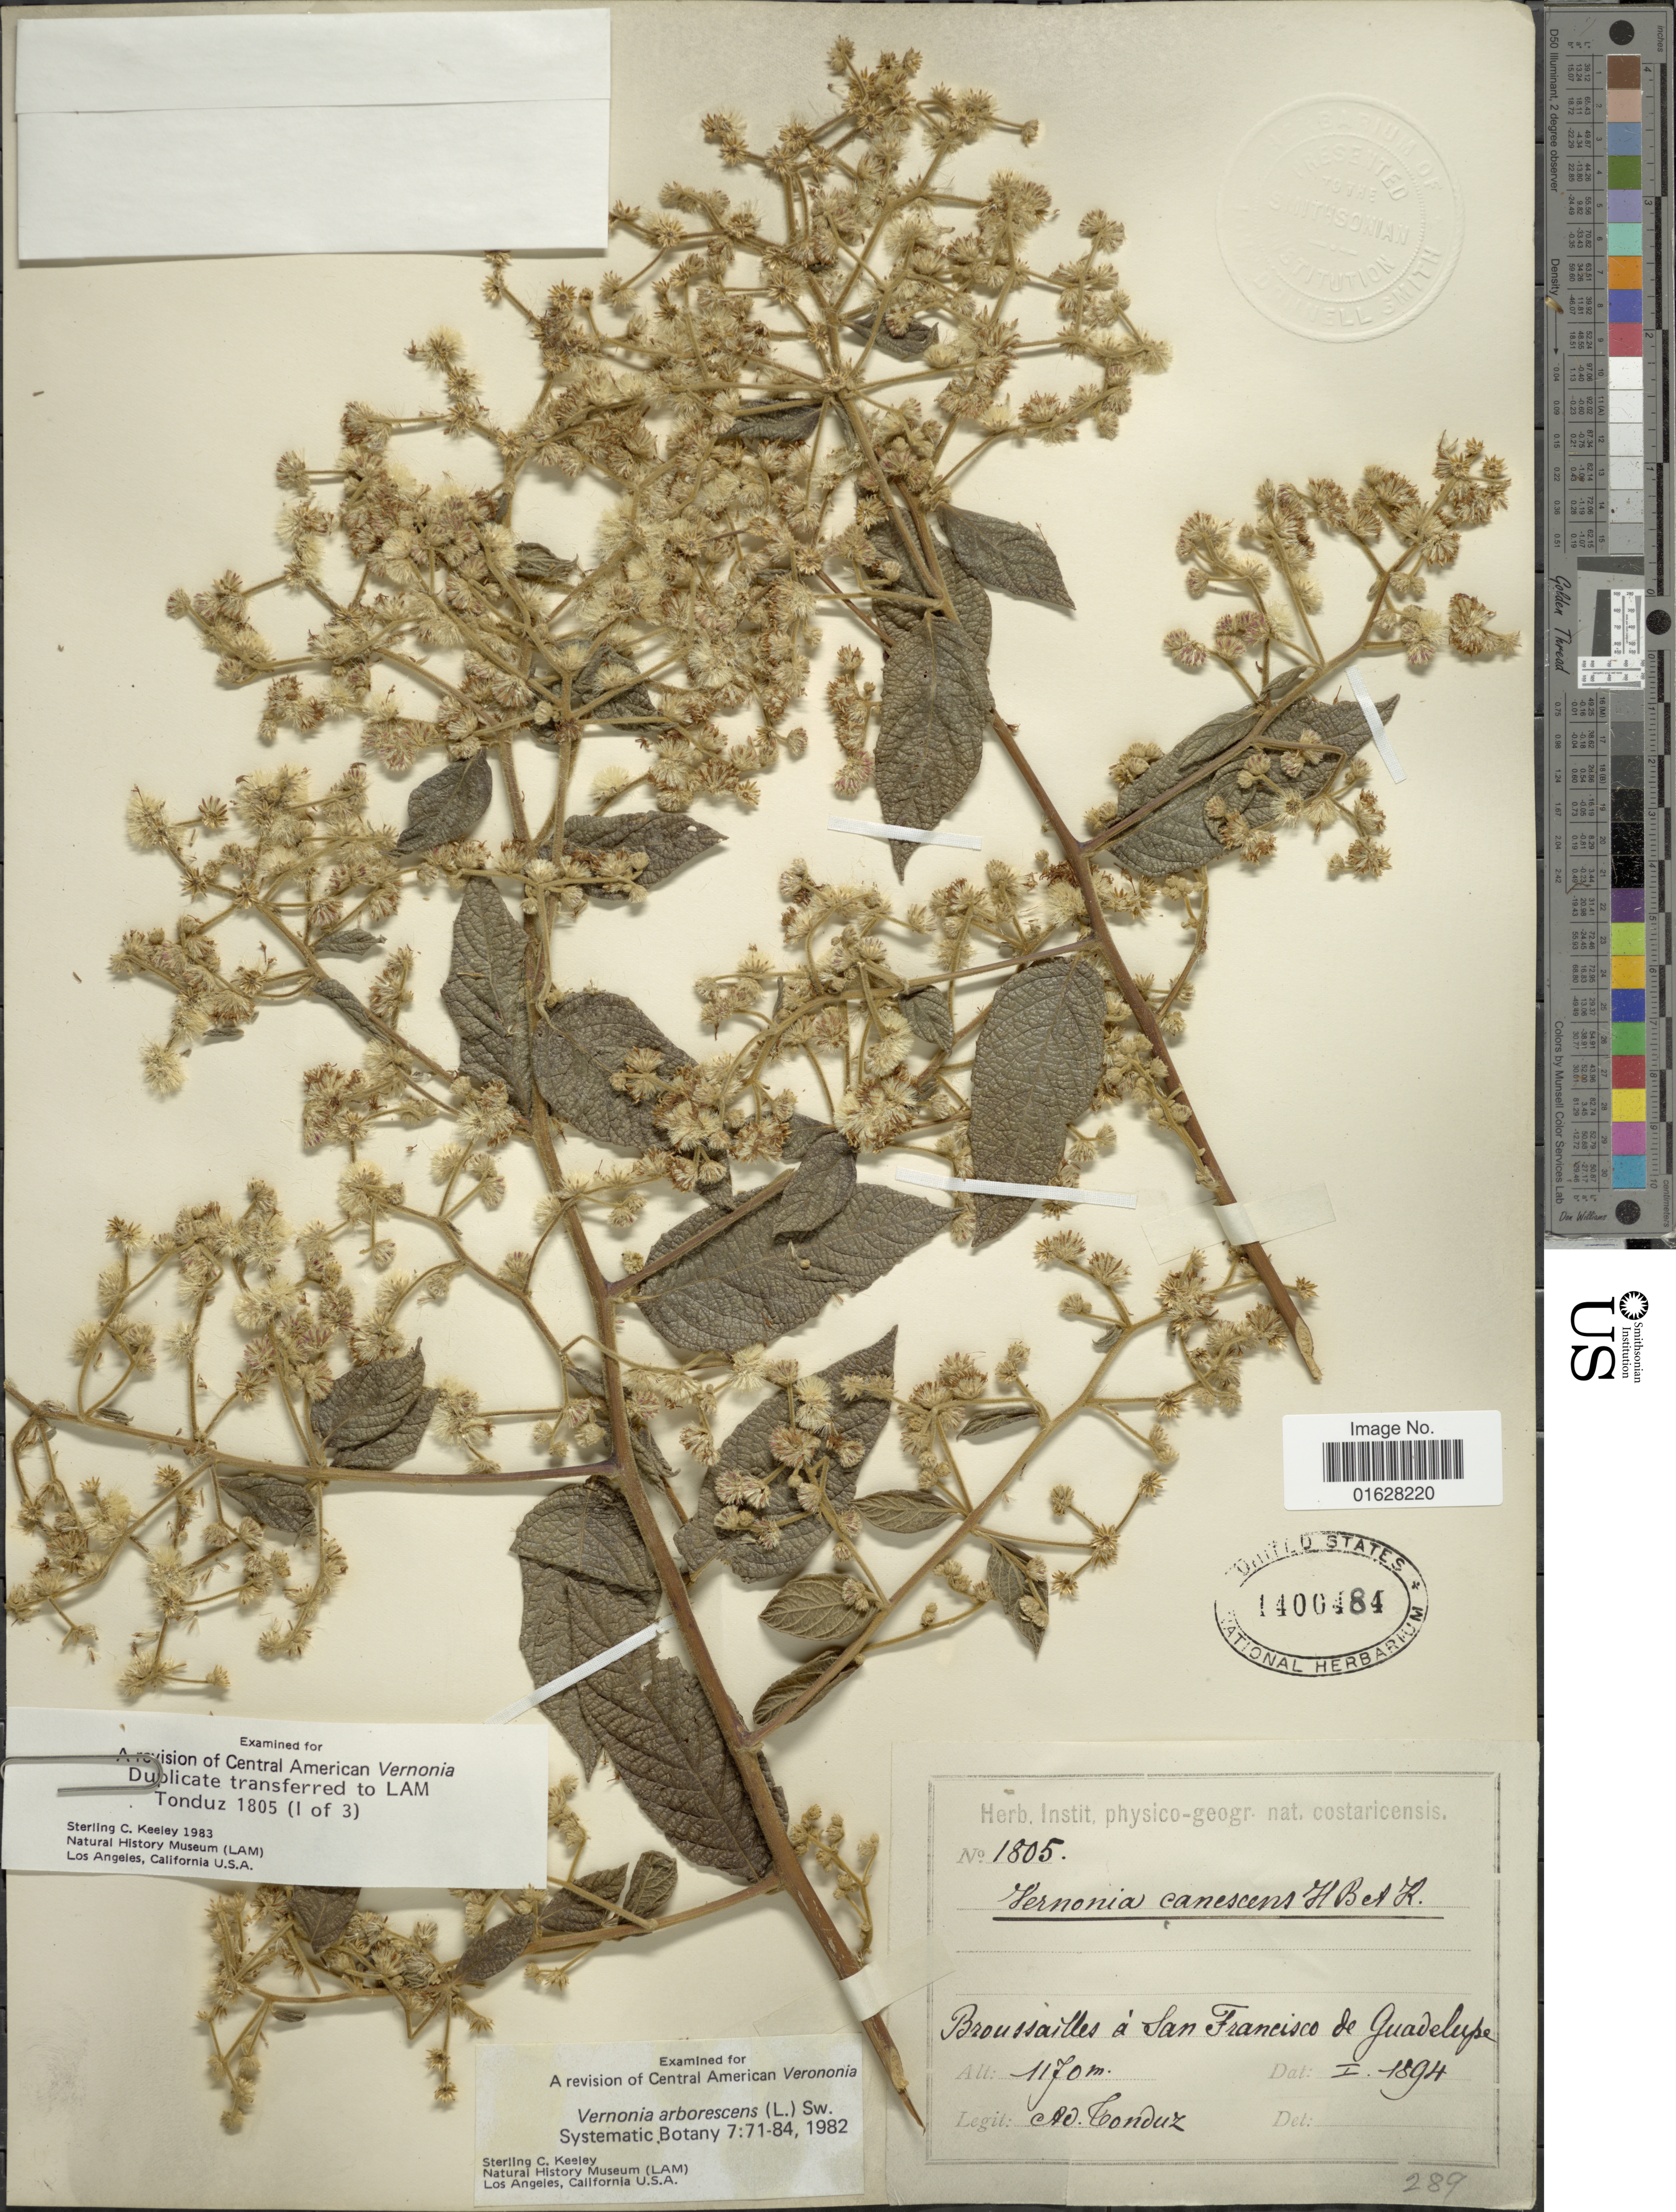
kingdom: Plantae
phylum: Tracheophyta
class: Magnoliopsida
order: Asterales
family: Asteraceae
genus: Lepidaploa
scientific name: Lepidaploa canescens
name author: (Kunth) H. Rob.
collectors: A. Tonduz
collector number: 1805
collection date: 1894-01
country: Guadeloupe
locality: Broussailles a San Francisco de Guadelupe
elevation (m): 1170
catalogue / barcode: US 1400484